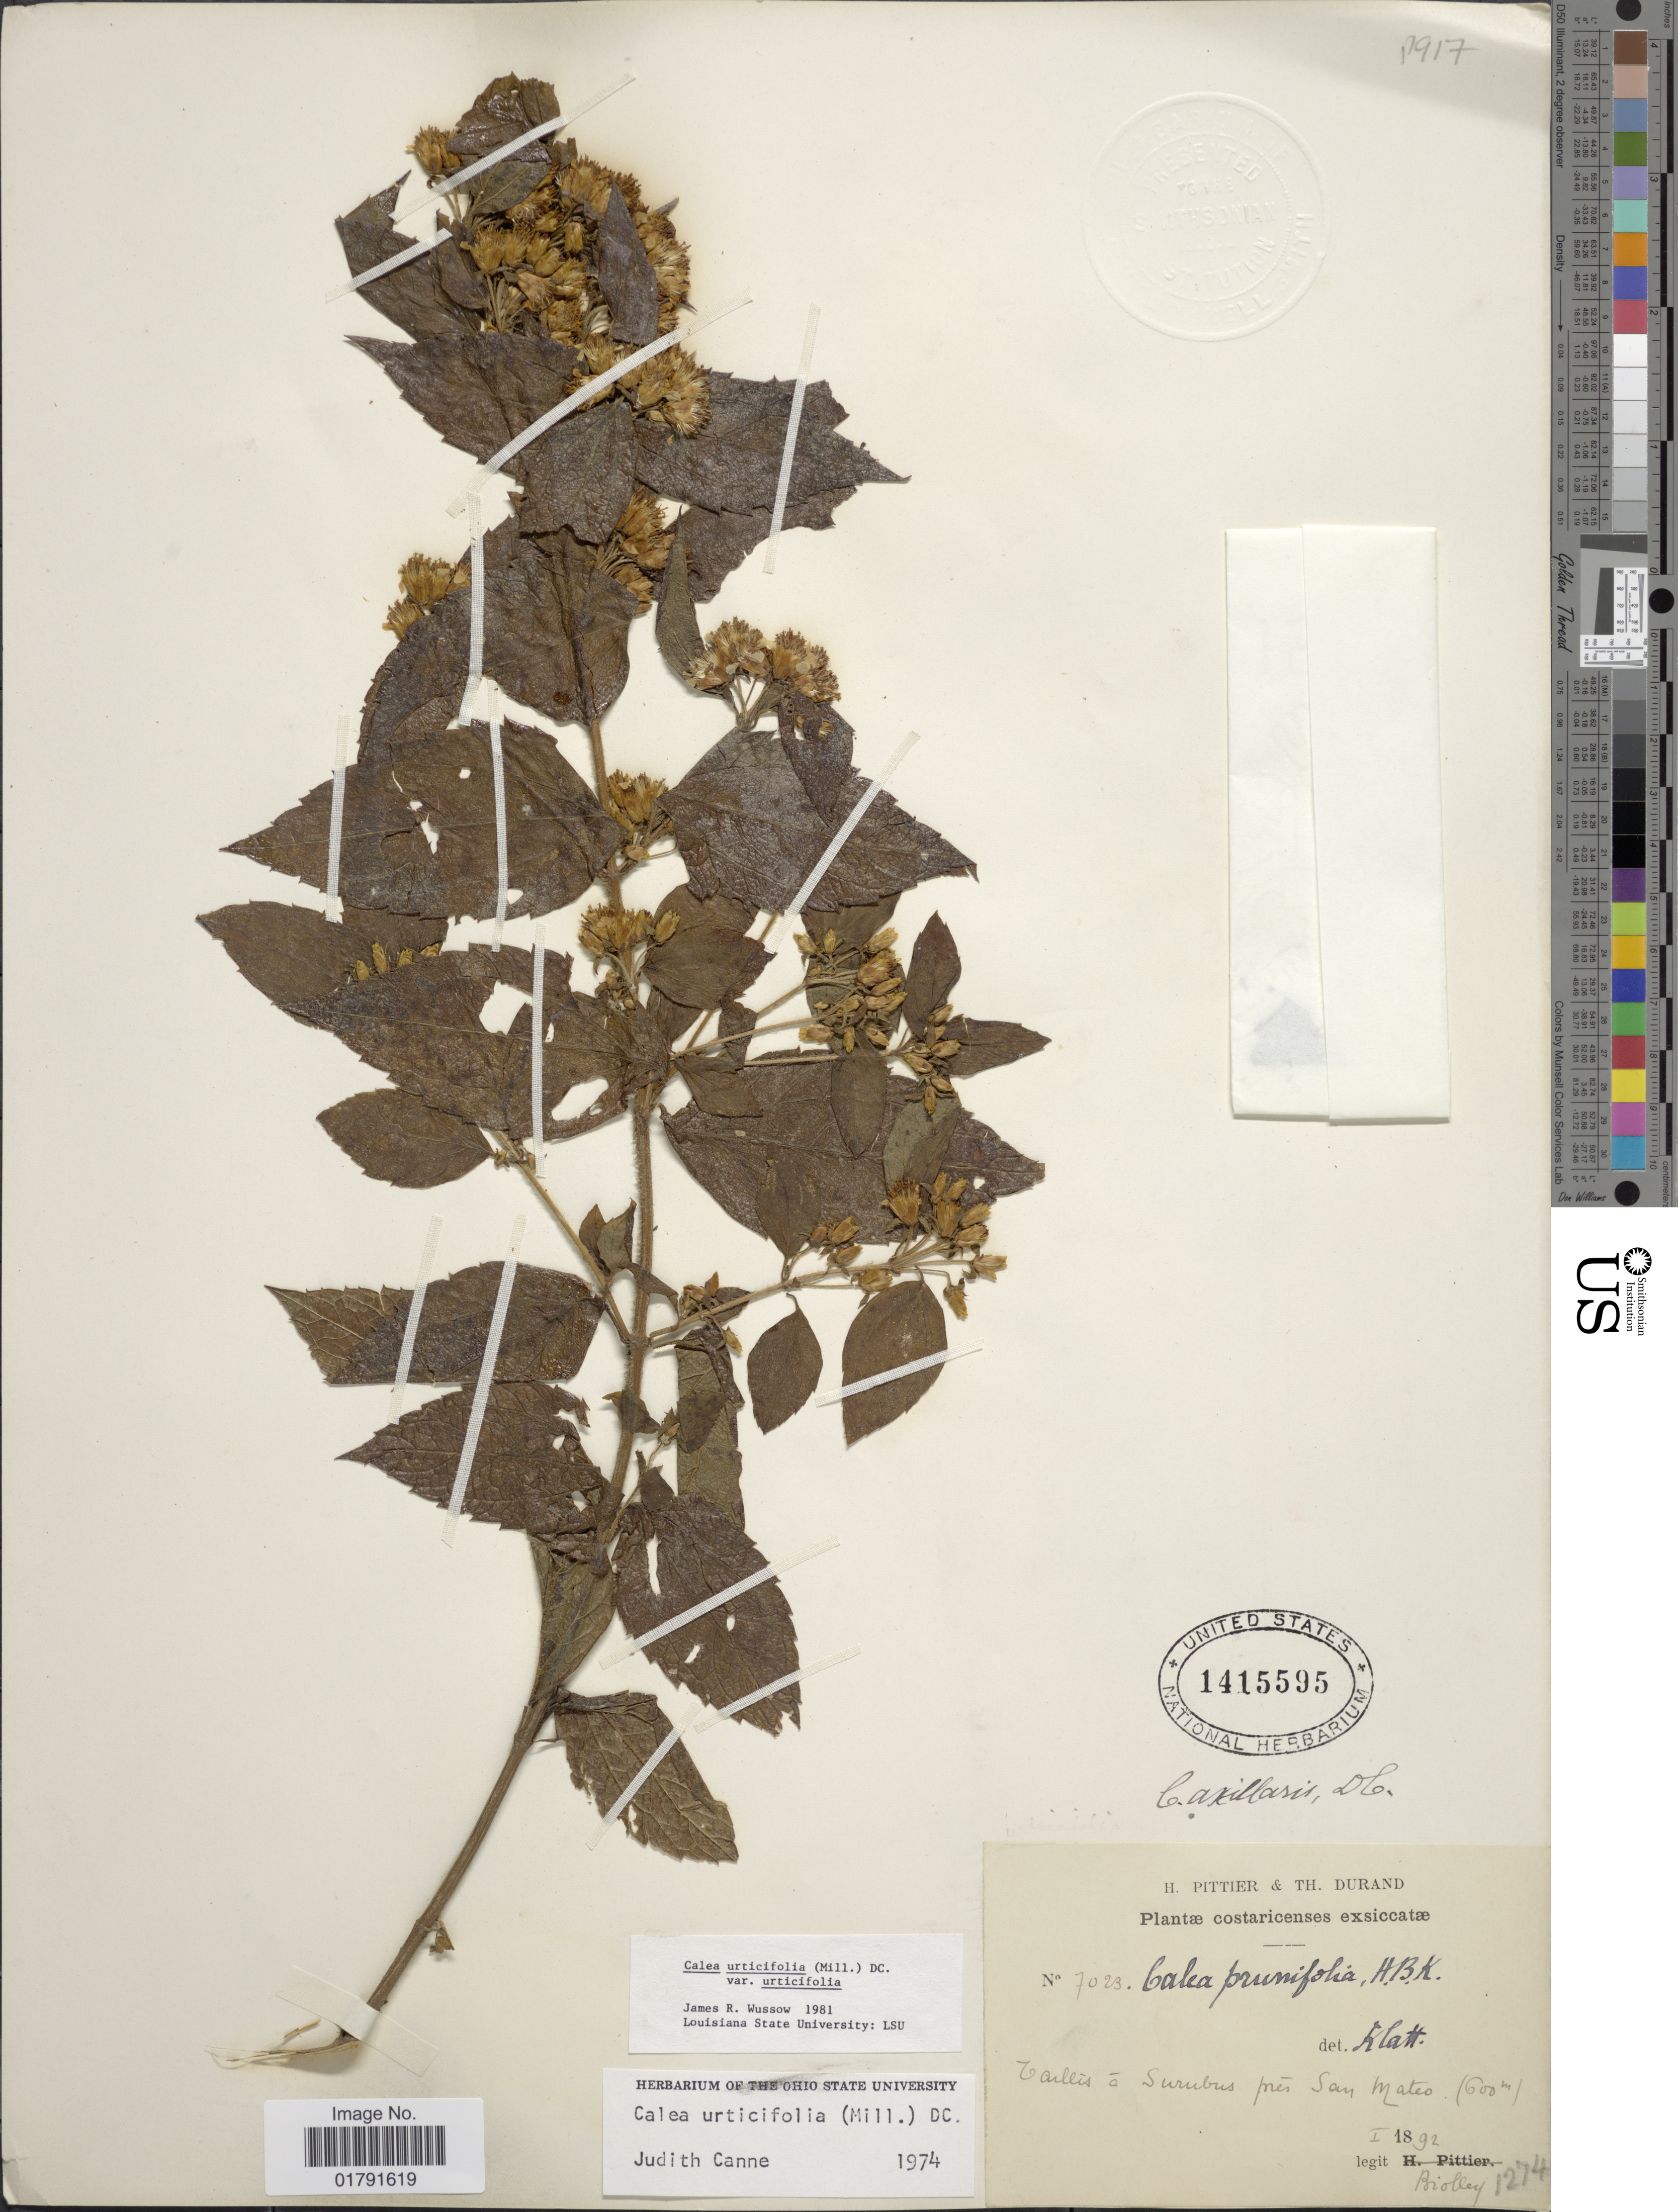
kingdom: Plantae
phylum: Tracheophyta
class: Magnoliopsida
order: Asterales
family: Asteraceae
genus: Calea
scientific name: Calea urticifolia var. urticifolia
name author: (Mill.) DC.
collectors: Biolley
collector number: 1274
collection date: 1892-01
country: Costa Rica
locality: Taillis a Surubus pres San Mateo.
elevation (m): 600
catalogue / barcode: US 1415595